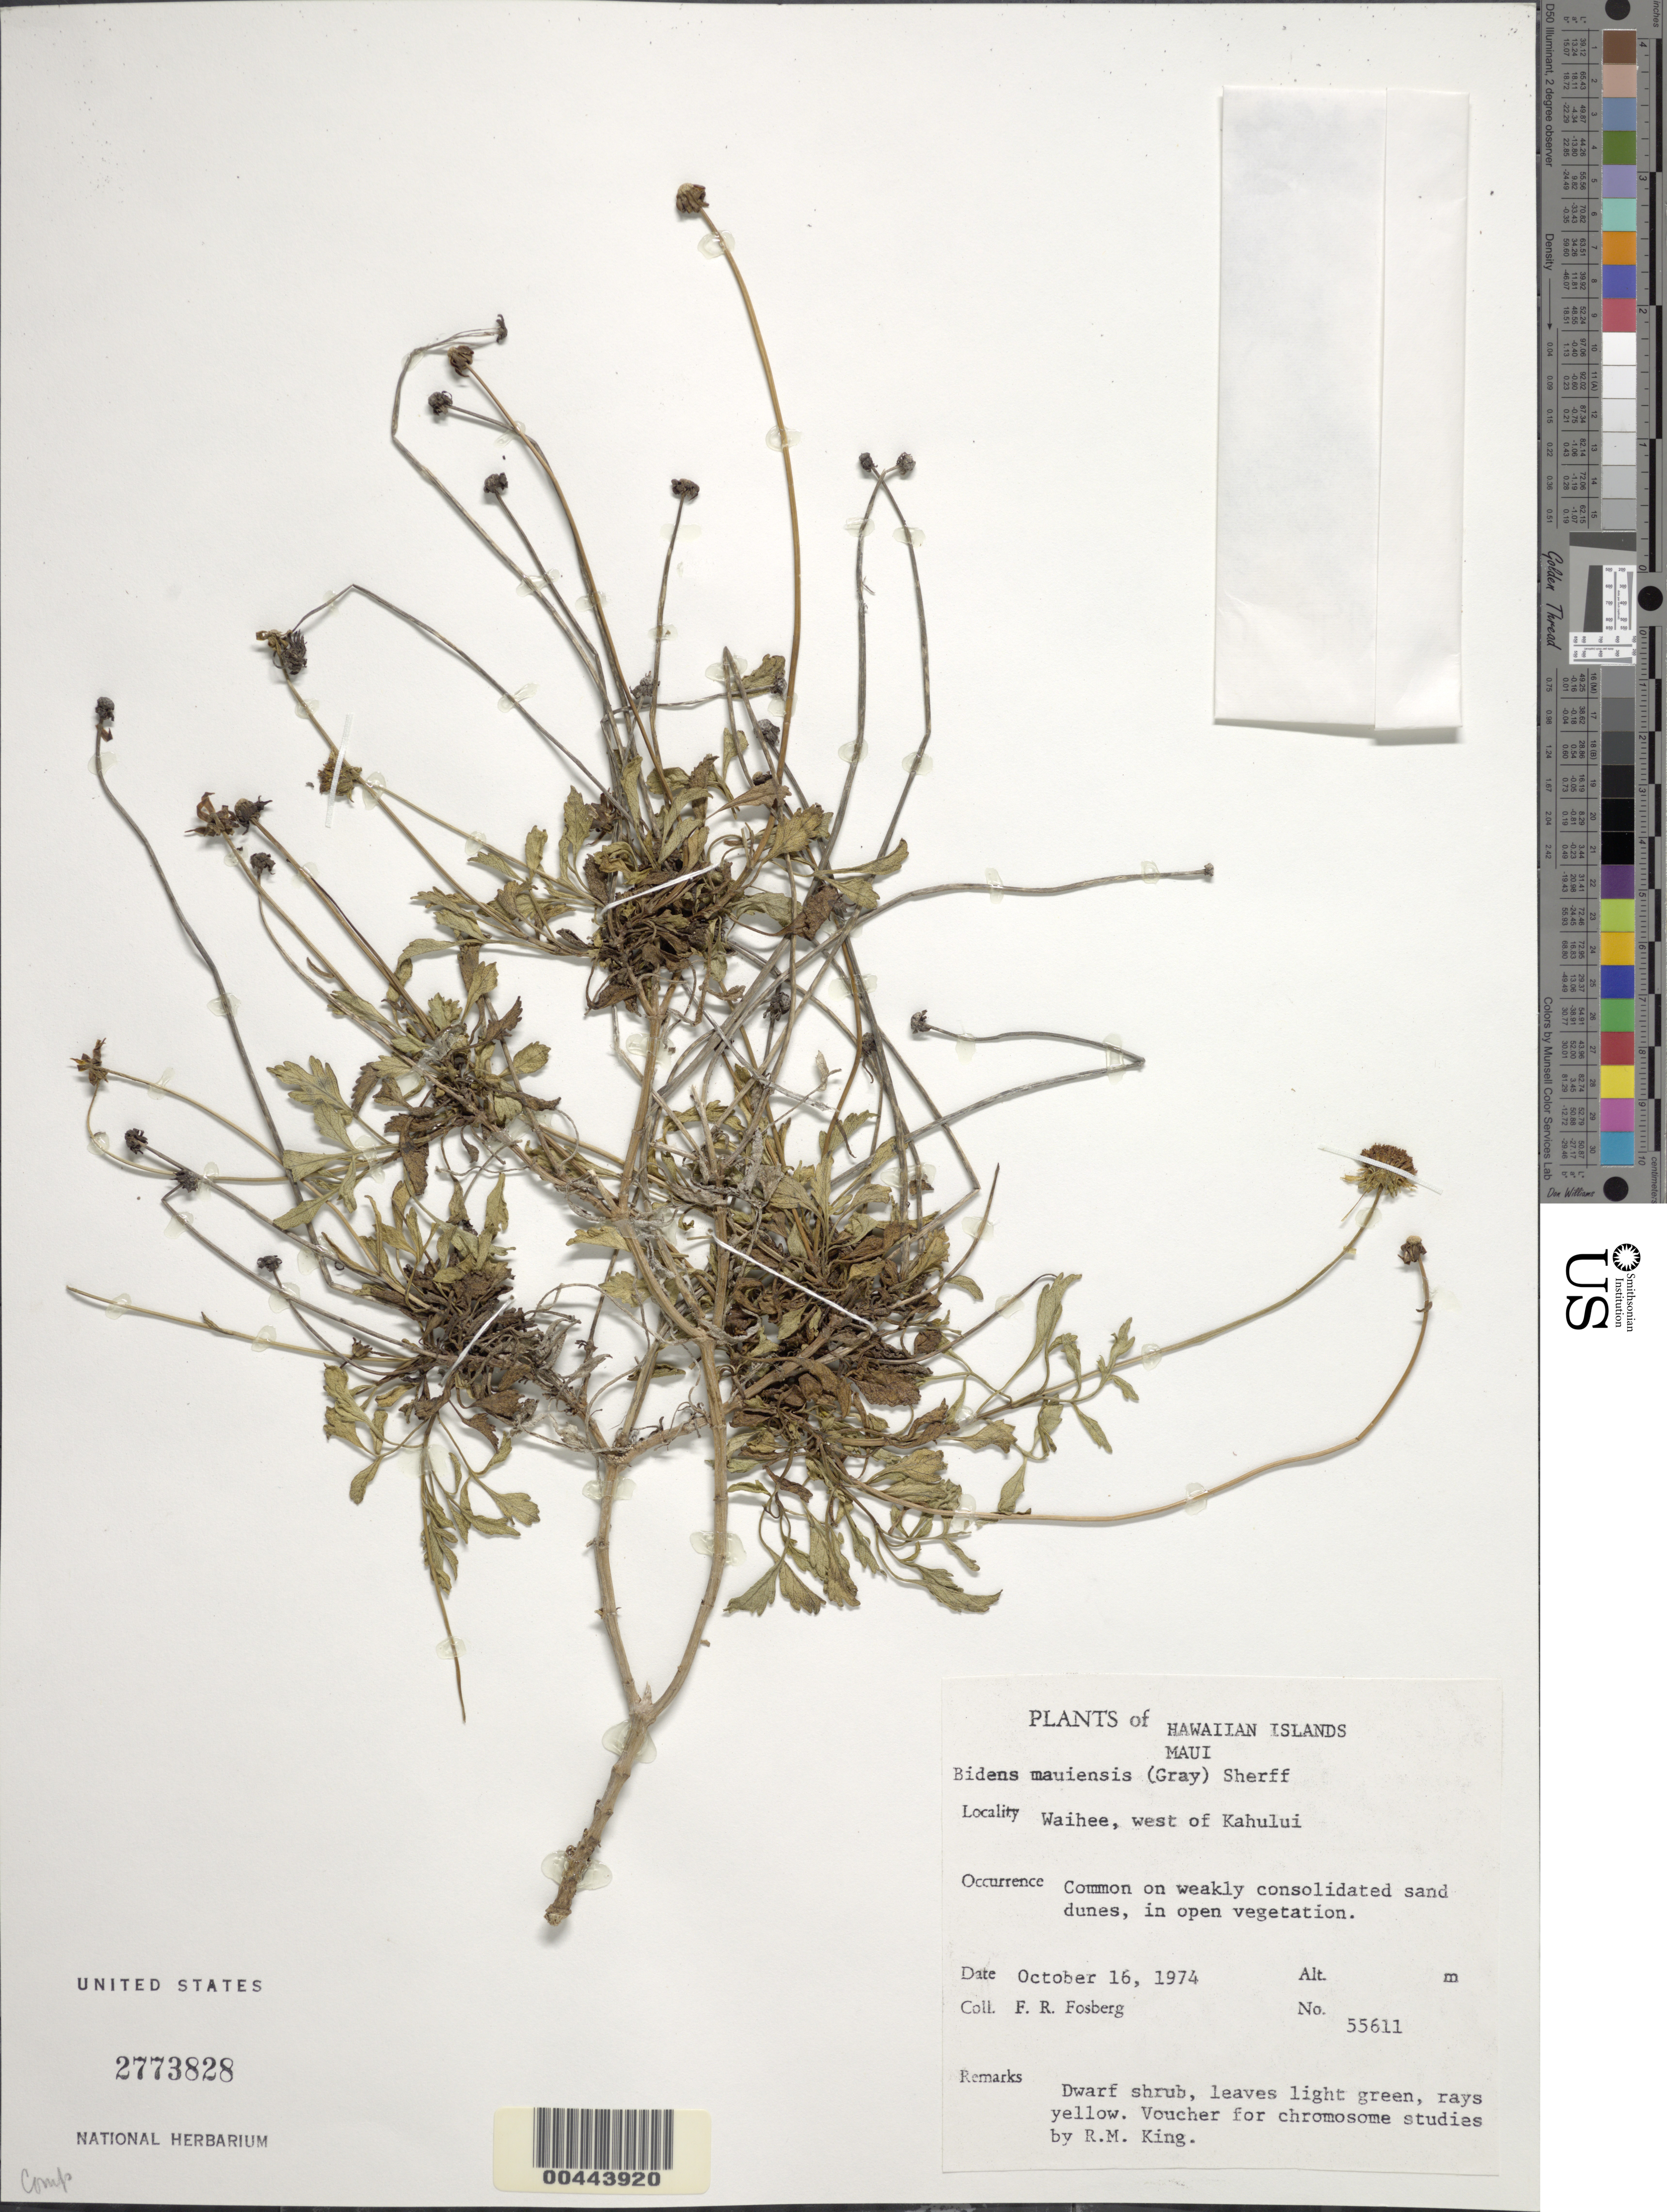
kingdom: Plantae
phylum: Tracheophyta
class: Magnoliopsida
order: Asterales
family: Asteraceae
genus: Bidens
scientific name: Bidens mauiensis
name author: Sherff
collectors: F. R. Fosberg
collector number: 55611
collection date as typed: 16 Oct 1974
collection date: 1974-10-16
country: United States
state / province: Hawaii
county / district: Maui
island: Maui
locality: Waihee, W of Kahului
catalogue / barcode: US 2773828